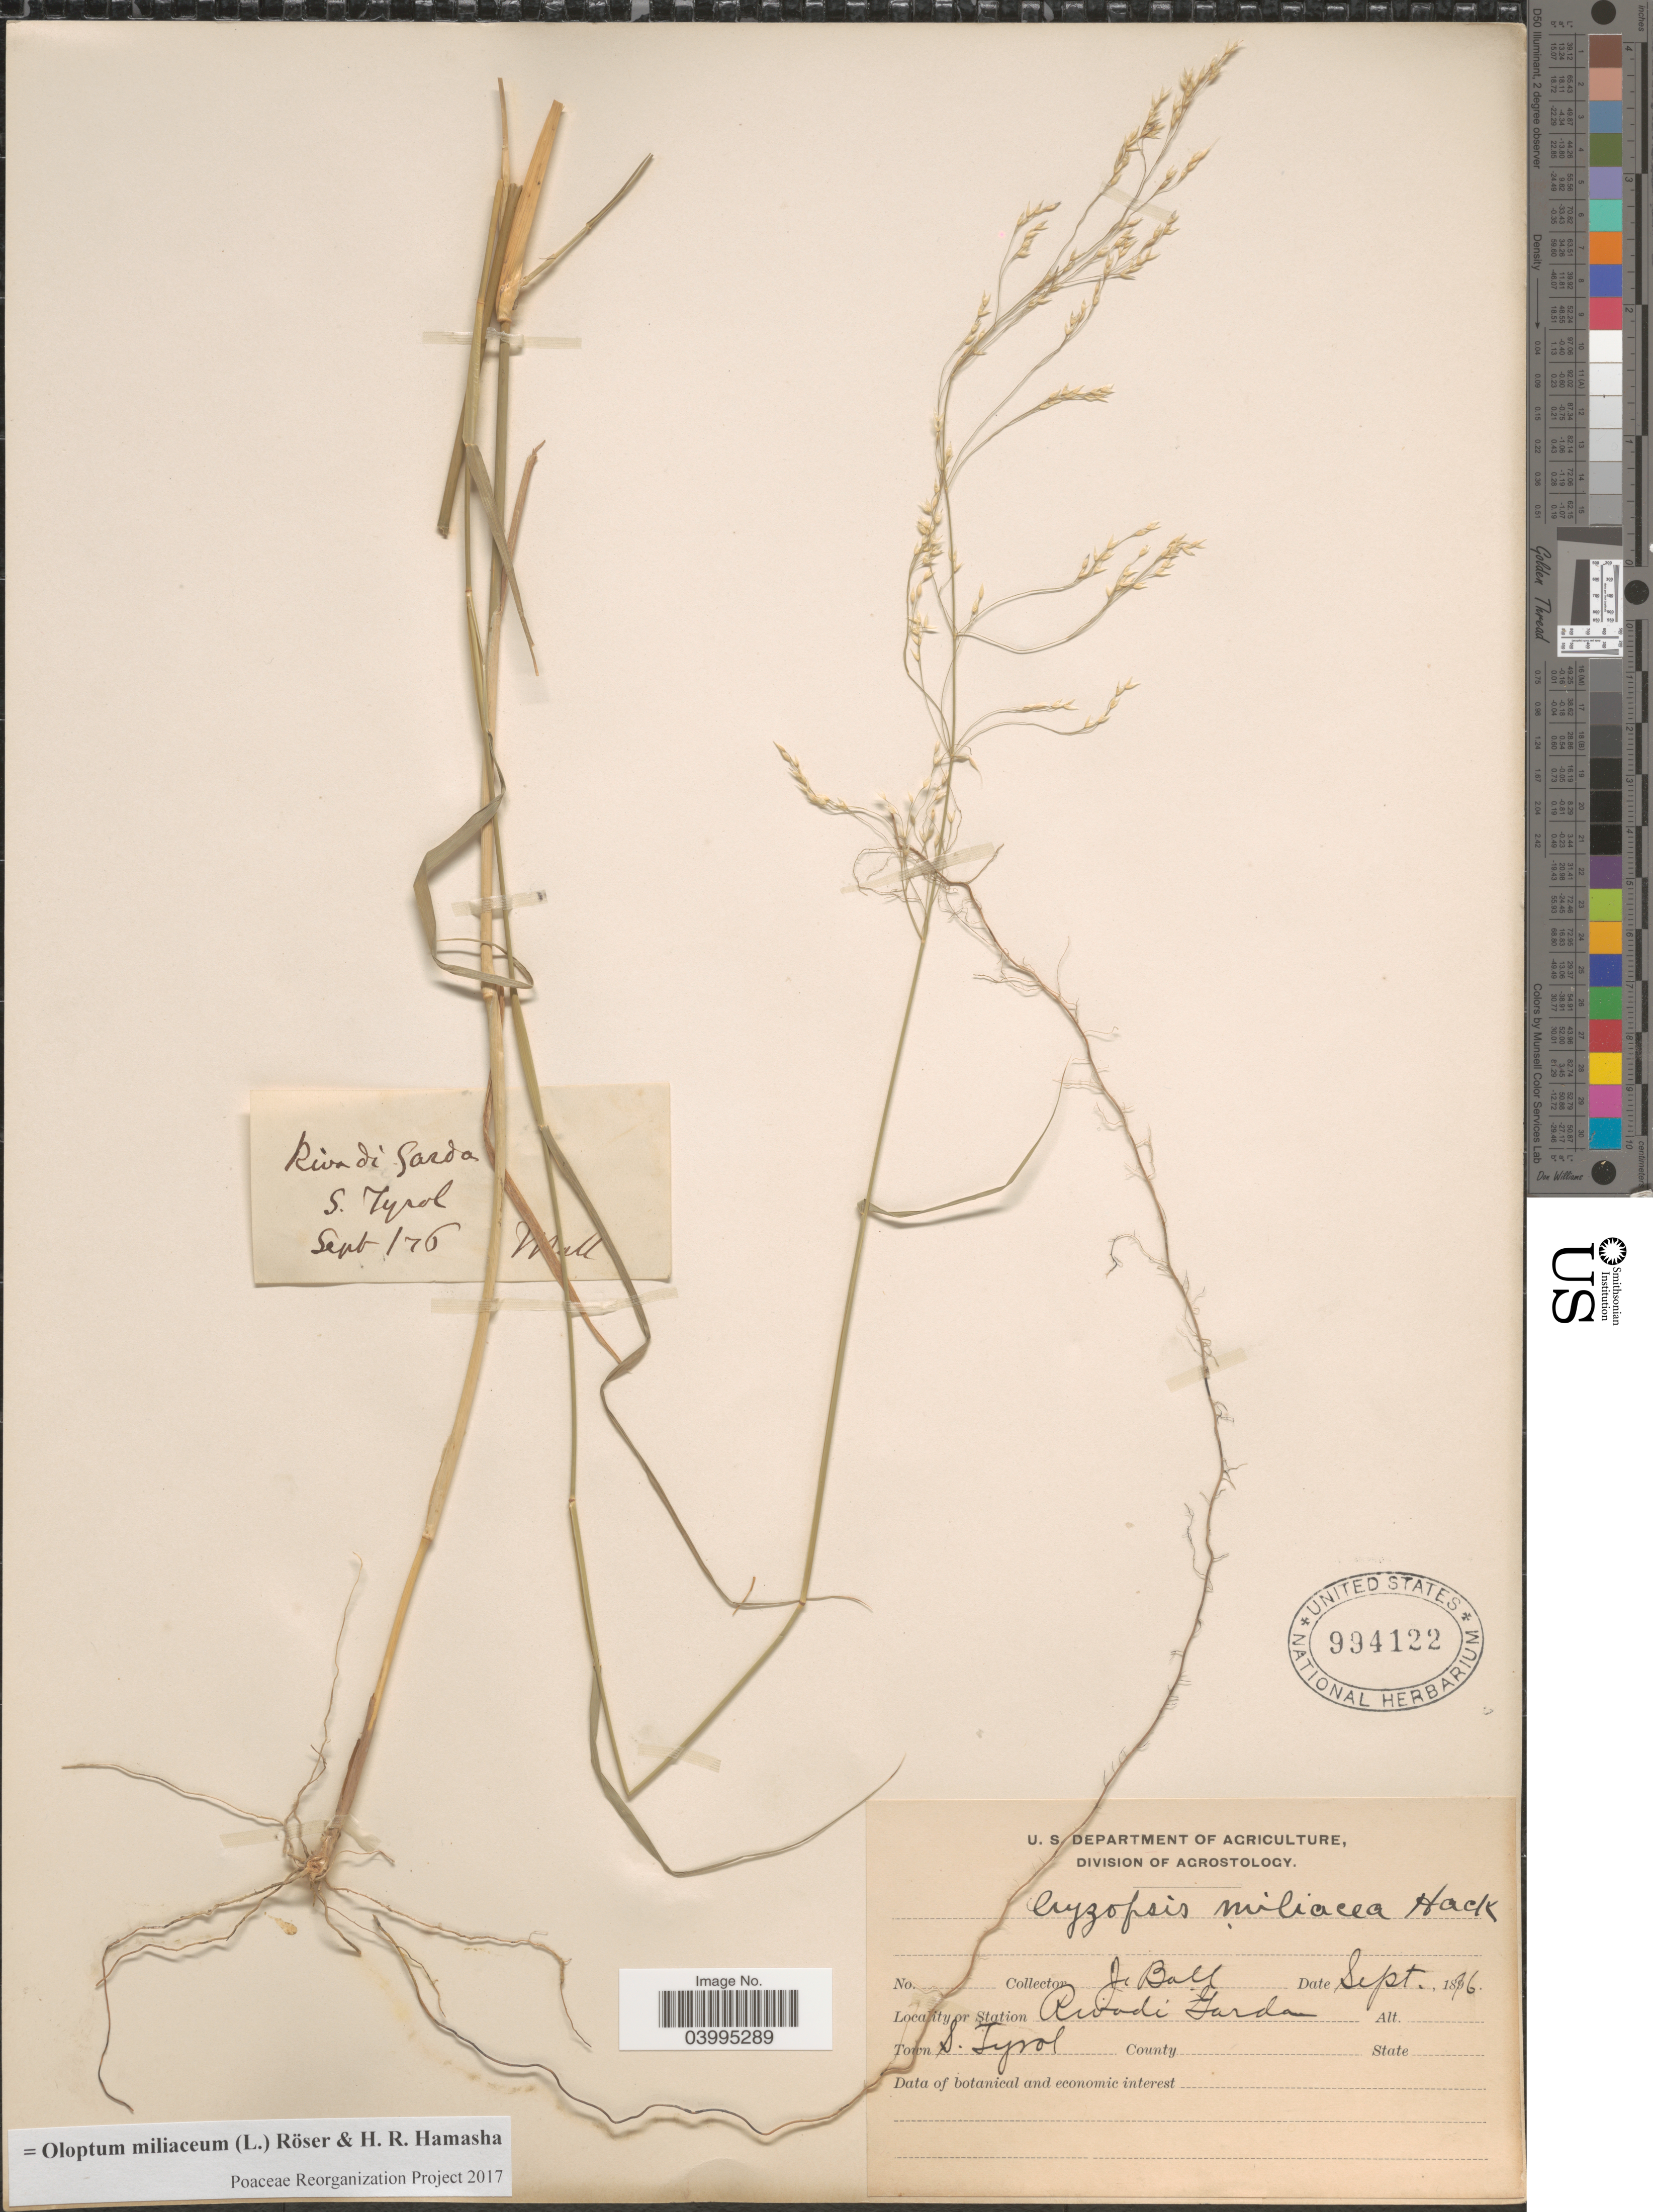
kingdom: Plantae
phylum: Tracheophyta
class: Liliopsida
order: Poales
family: Poaceae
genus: Oloptum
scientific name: Oloptum miliaceum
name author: Röser & H. R. Hamasha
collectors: J. Ball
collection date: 1876-09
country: Italy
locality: Riva di Garda. Town S. Tyrol.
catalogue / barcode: US 994122